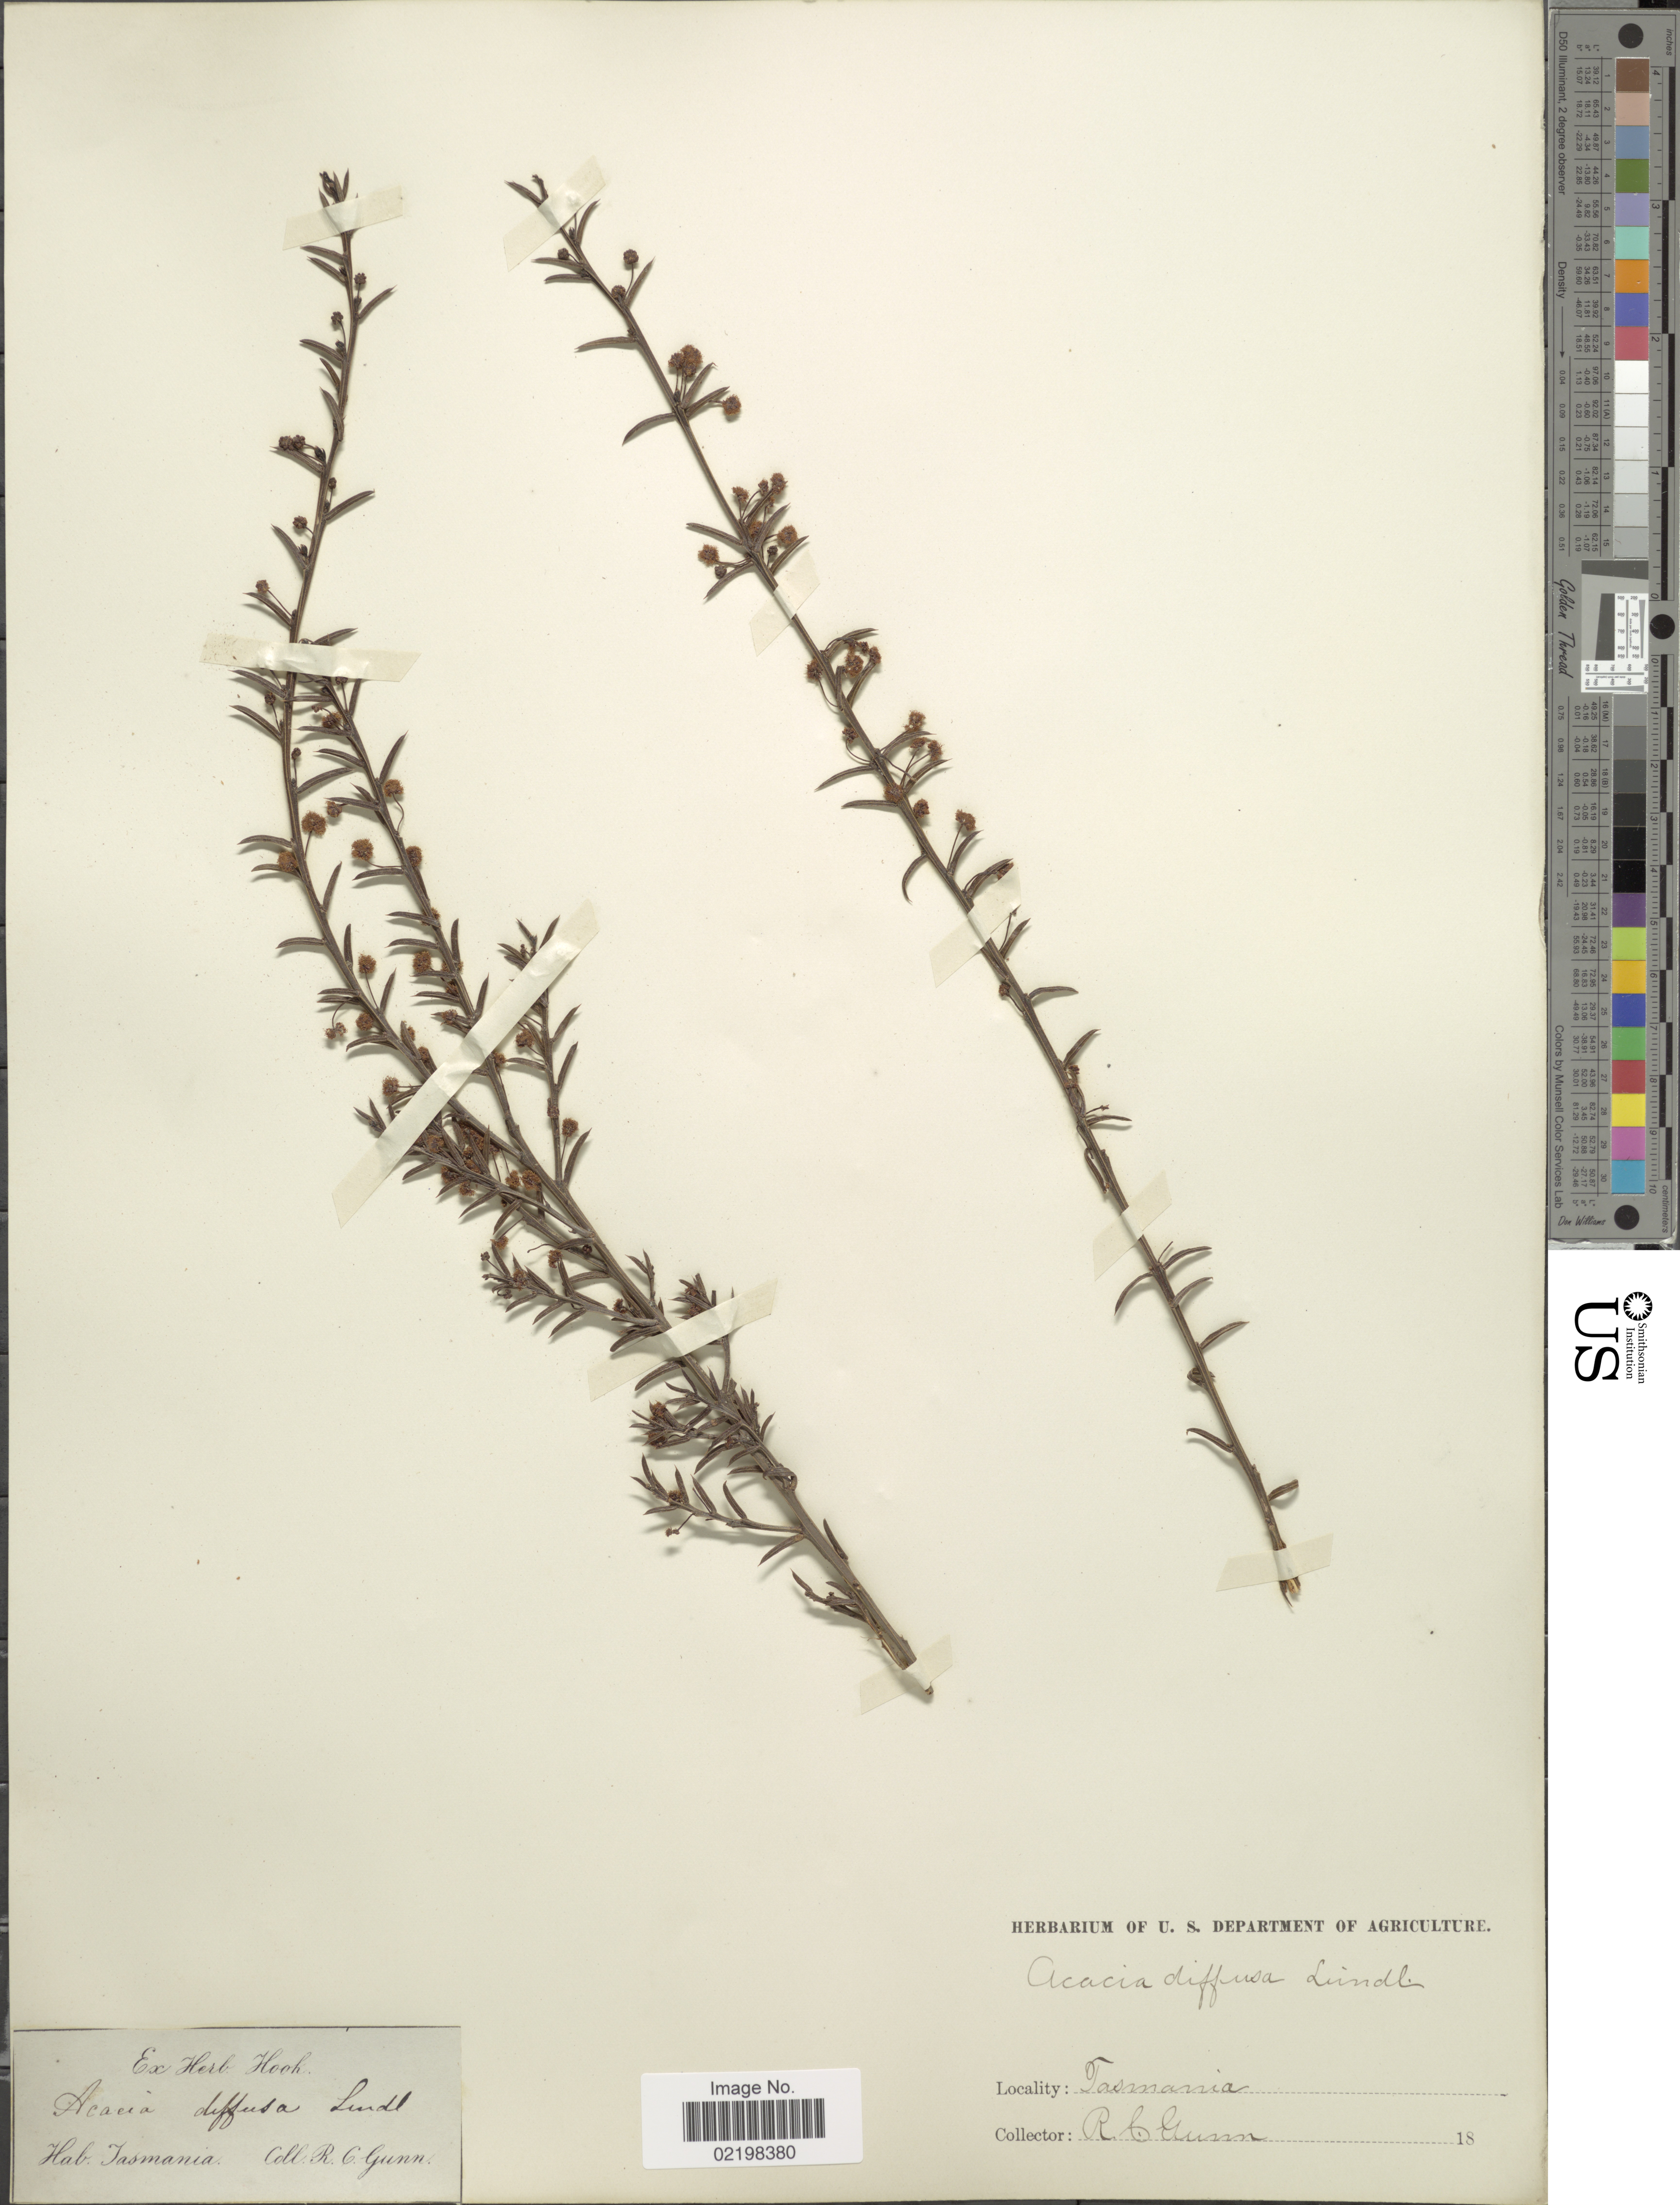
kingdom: Plantae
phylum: Tracheophyta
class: Magnoliopsida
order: Fabales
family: Fabaceae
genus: Acacia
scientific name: Acacia diffusa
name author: Lindl.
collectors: R. Gunn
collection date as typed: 18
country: Australia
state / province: Tasmania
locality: Tasmania.